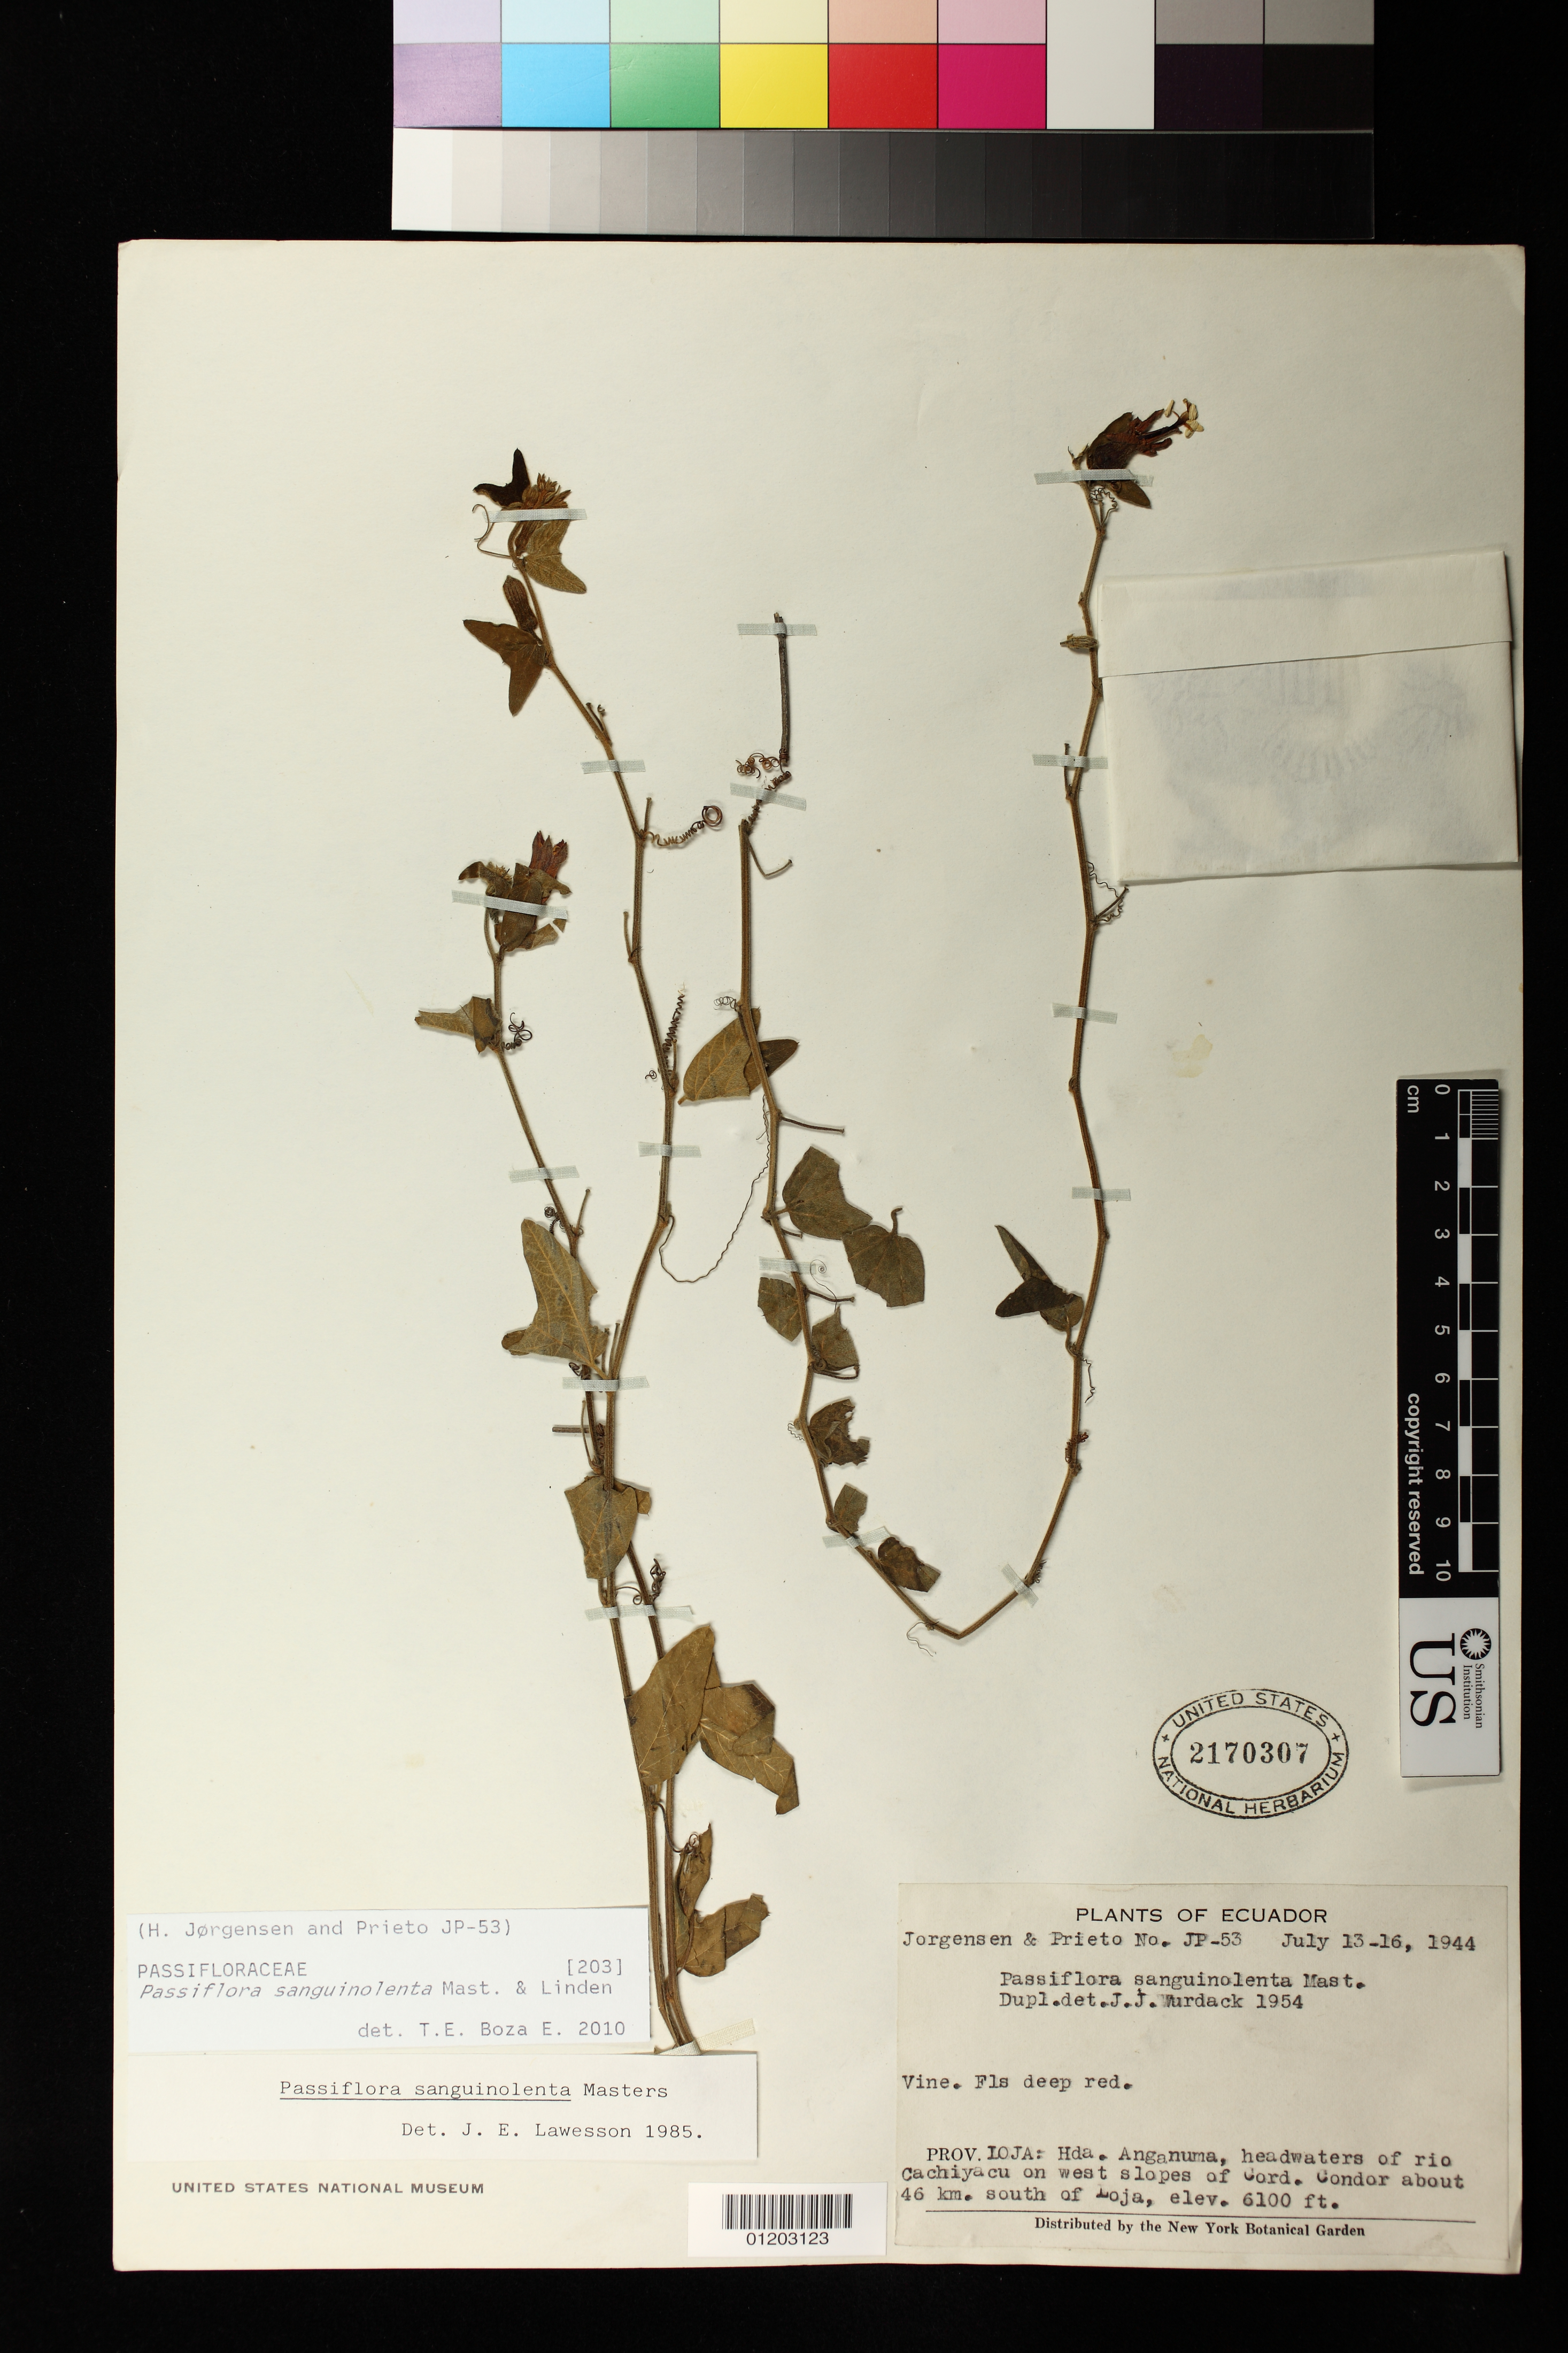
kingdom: Plantae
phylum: Tracheophyta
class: Magnoliopsida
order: Malpighiales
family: Passifloraceae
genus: Passiflora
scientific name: Passiflora sanguinolenta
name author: Mast. & Linden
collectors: H. Jørgensen & -. Prieto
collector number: JP-53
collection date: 1944-07-13/1944-07-16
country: Ecuador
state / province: Loja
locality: Headwaters of Rio Cachiyacu on west slopes of Cord. Condor about 46 km south of Loja. Anganuma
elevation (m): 1859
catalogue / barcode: US 2170307